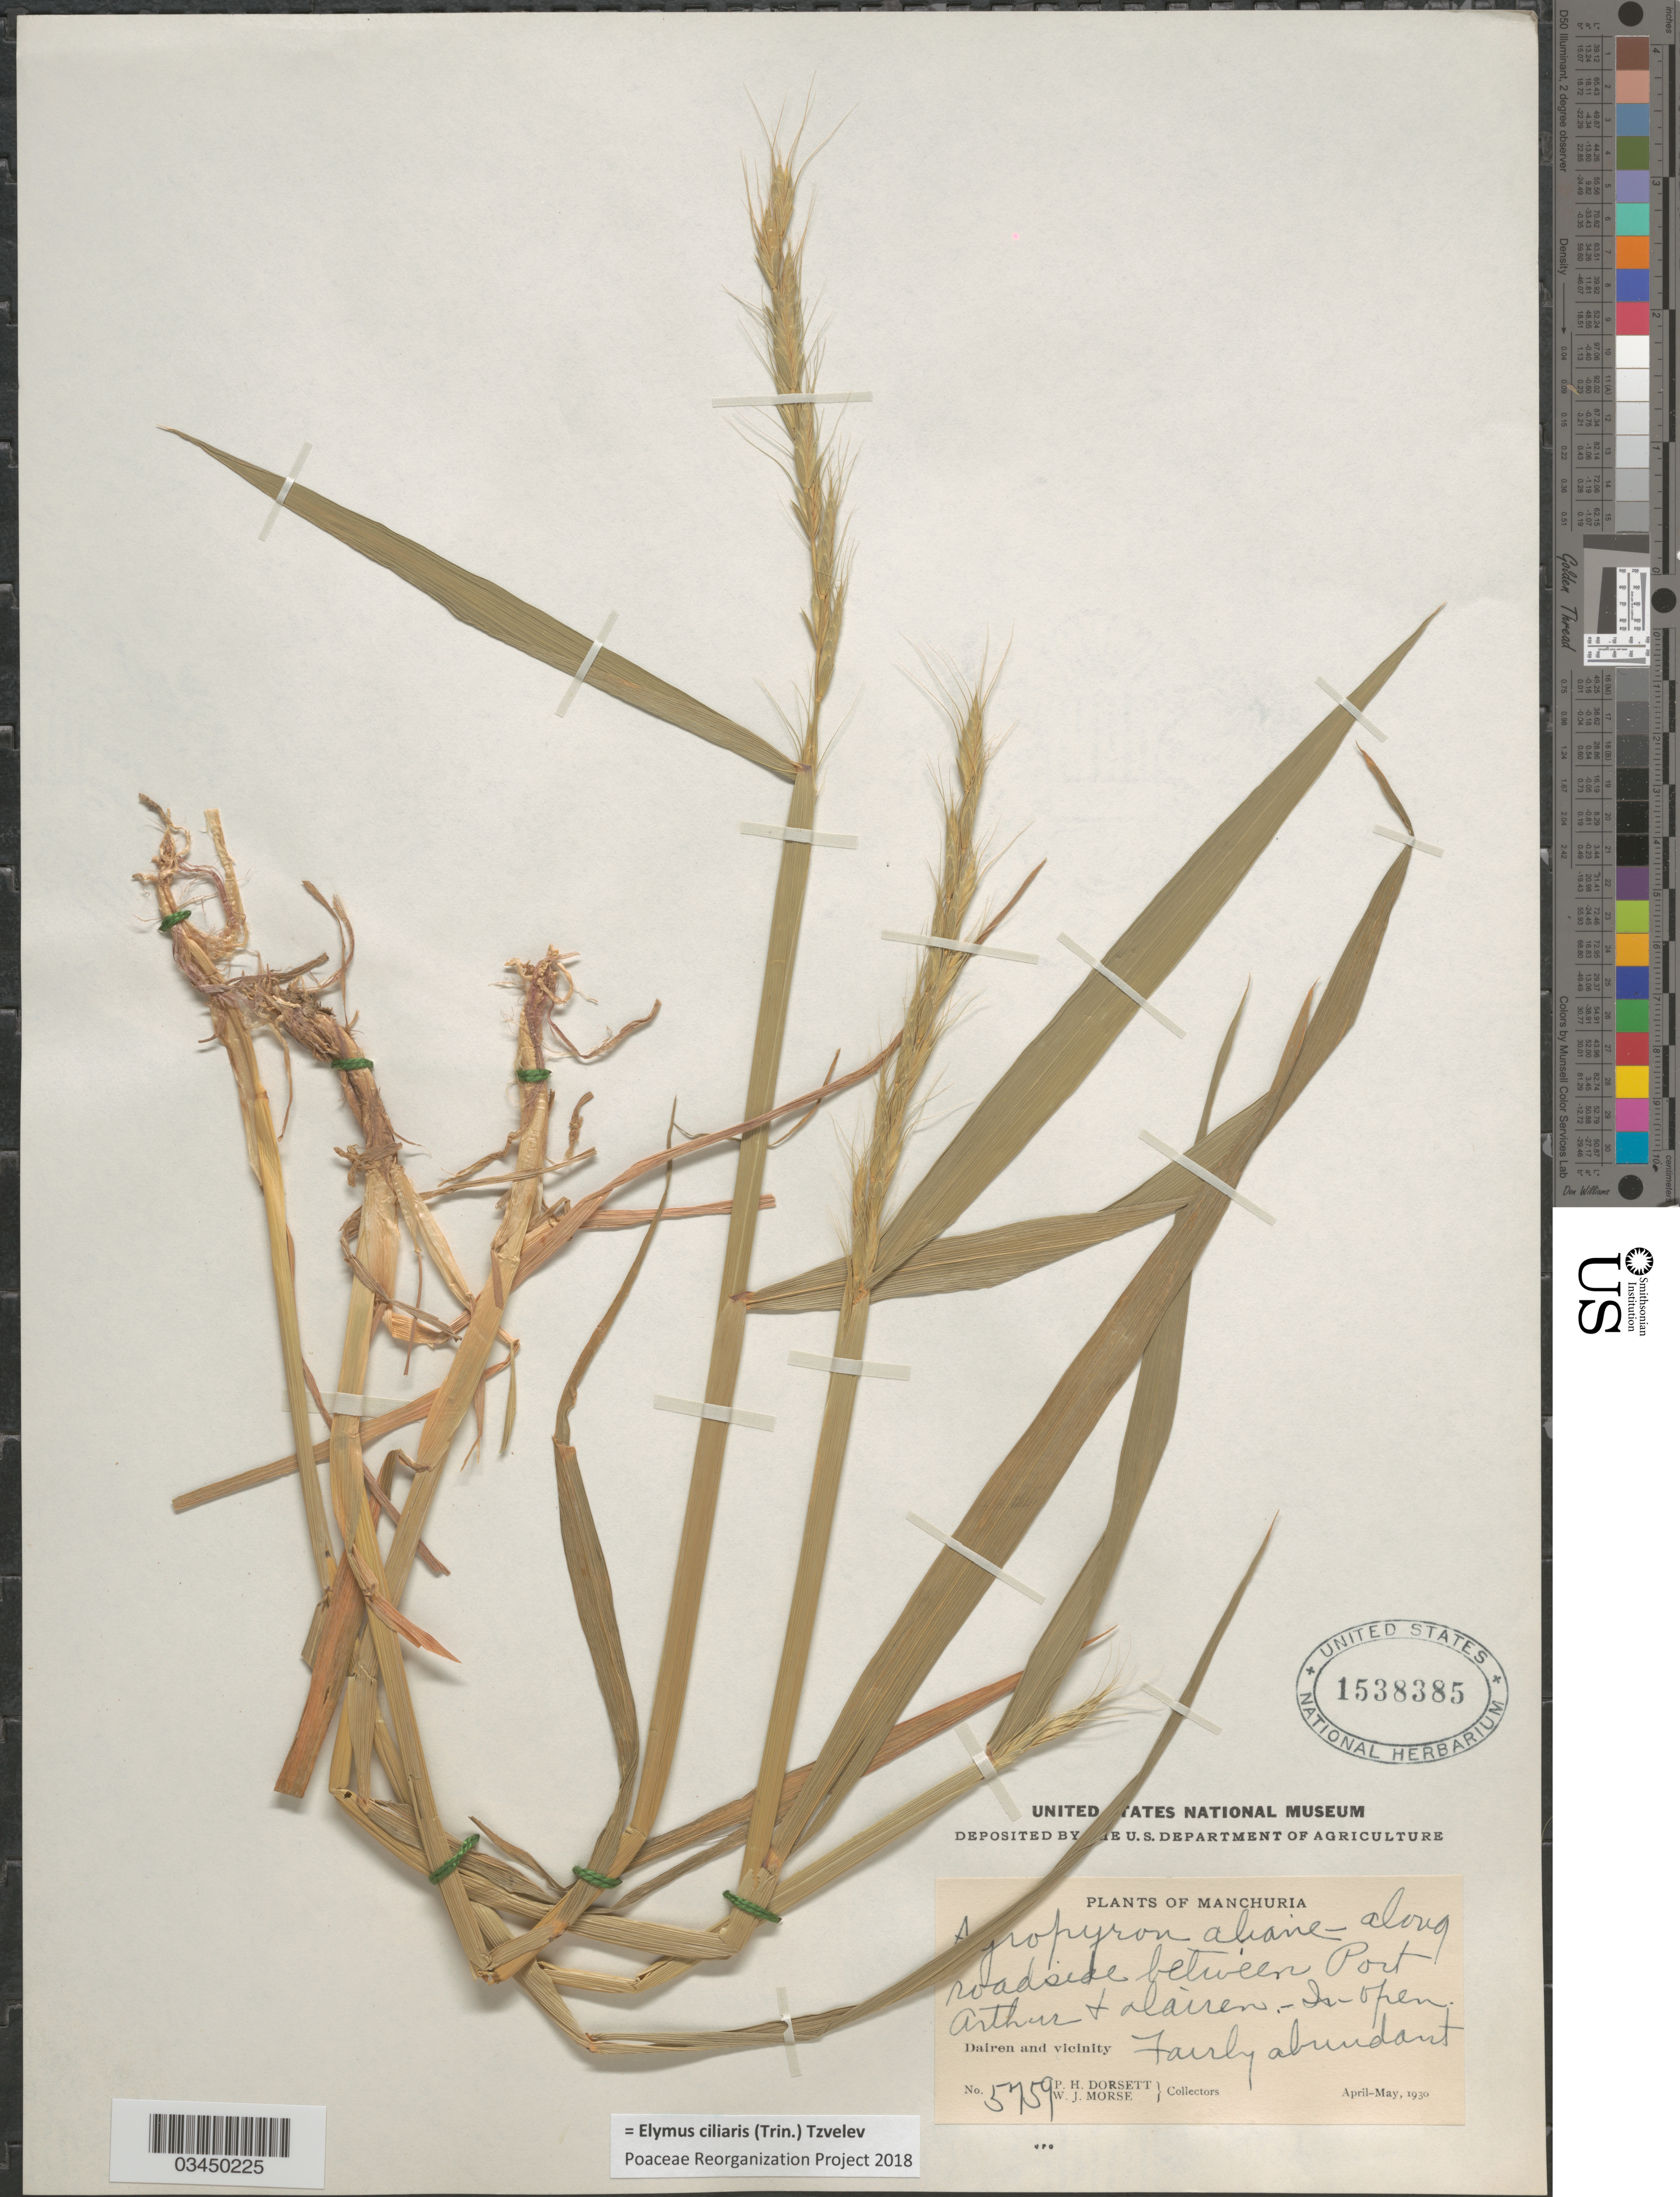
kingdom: Plantae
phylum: Tracheophyta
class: Liliopsida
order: Poales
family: Poaceae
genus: Elymus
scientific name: Elymus ciliaris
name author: (Trin.) Tzvelev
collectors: P. H. Dorsett & W. J. Morse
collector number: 5759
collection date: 1930-04/1930-05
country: China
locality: Manchuria. Roadside between Port Arthur & Dairen. Dairen and vicinity.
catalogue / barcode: US 1538385